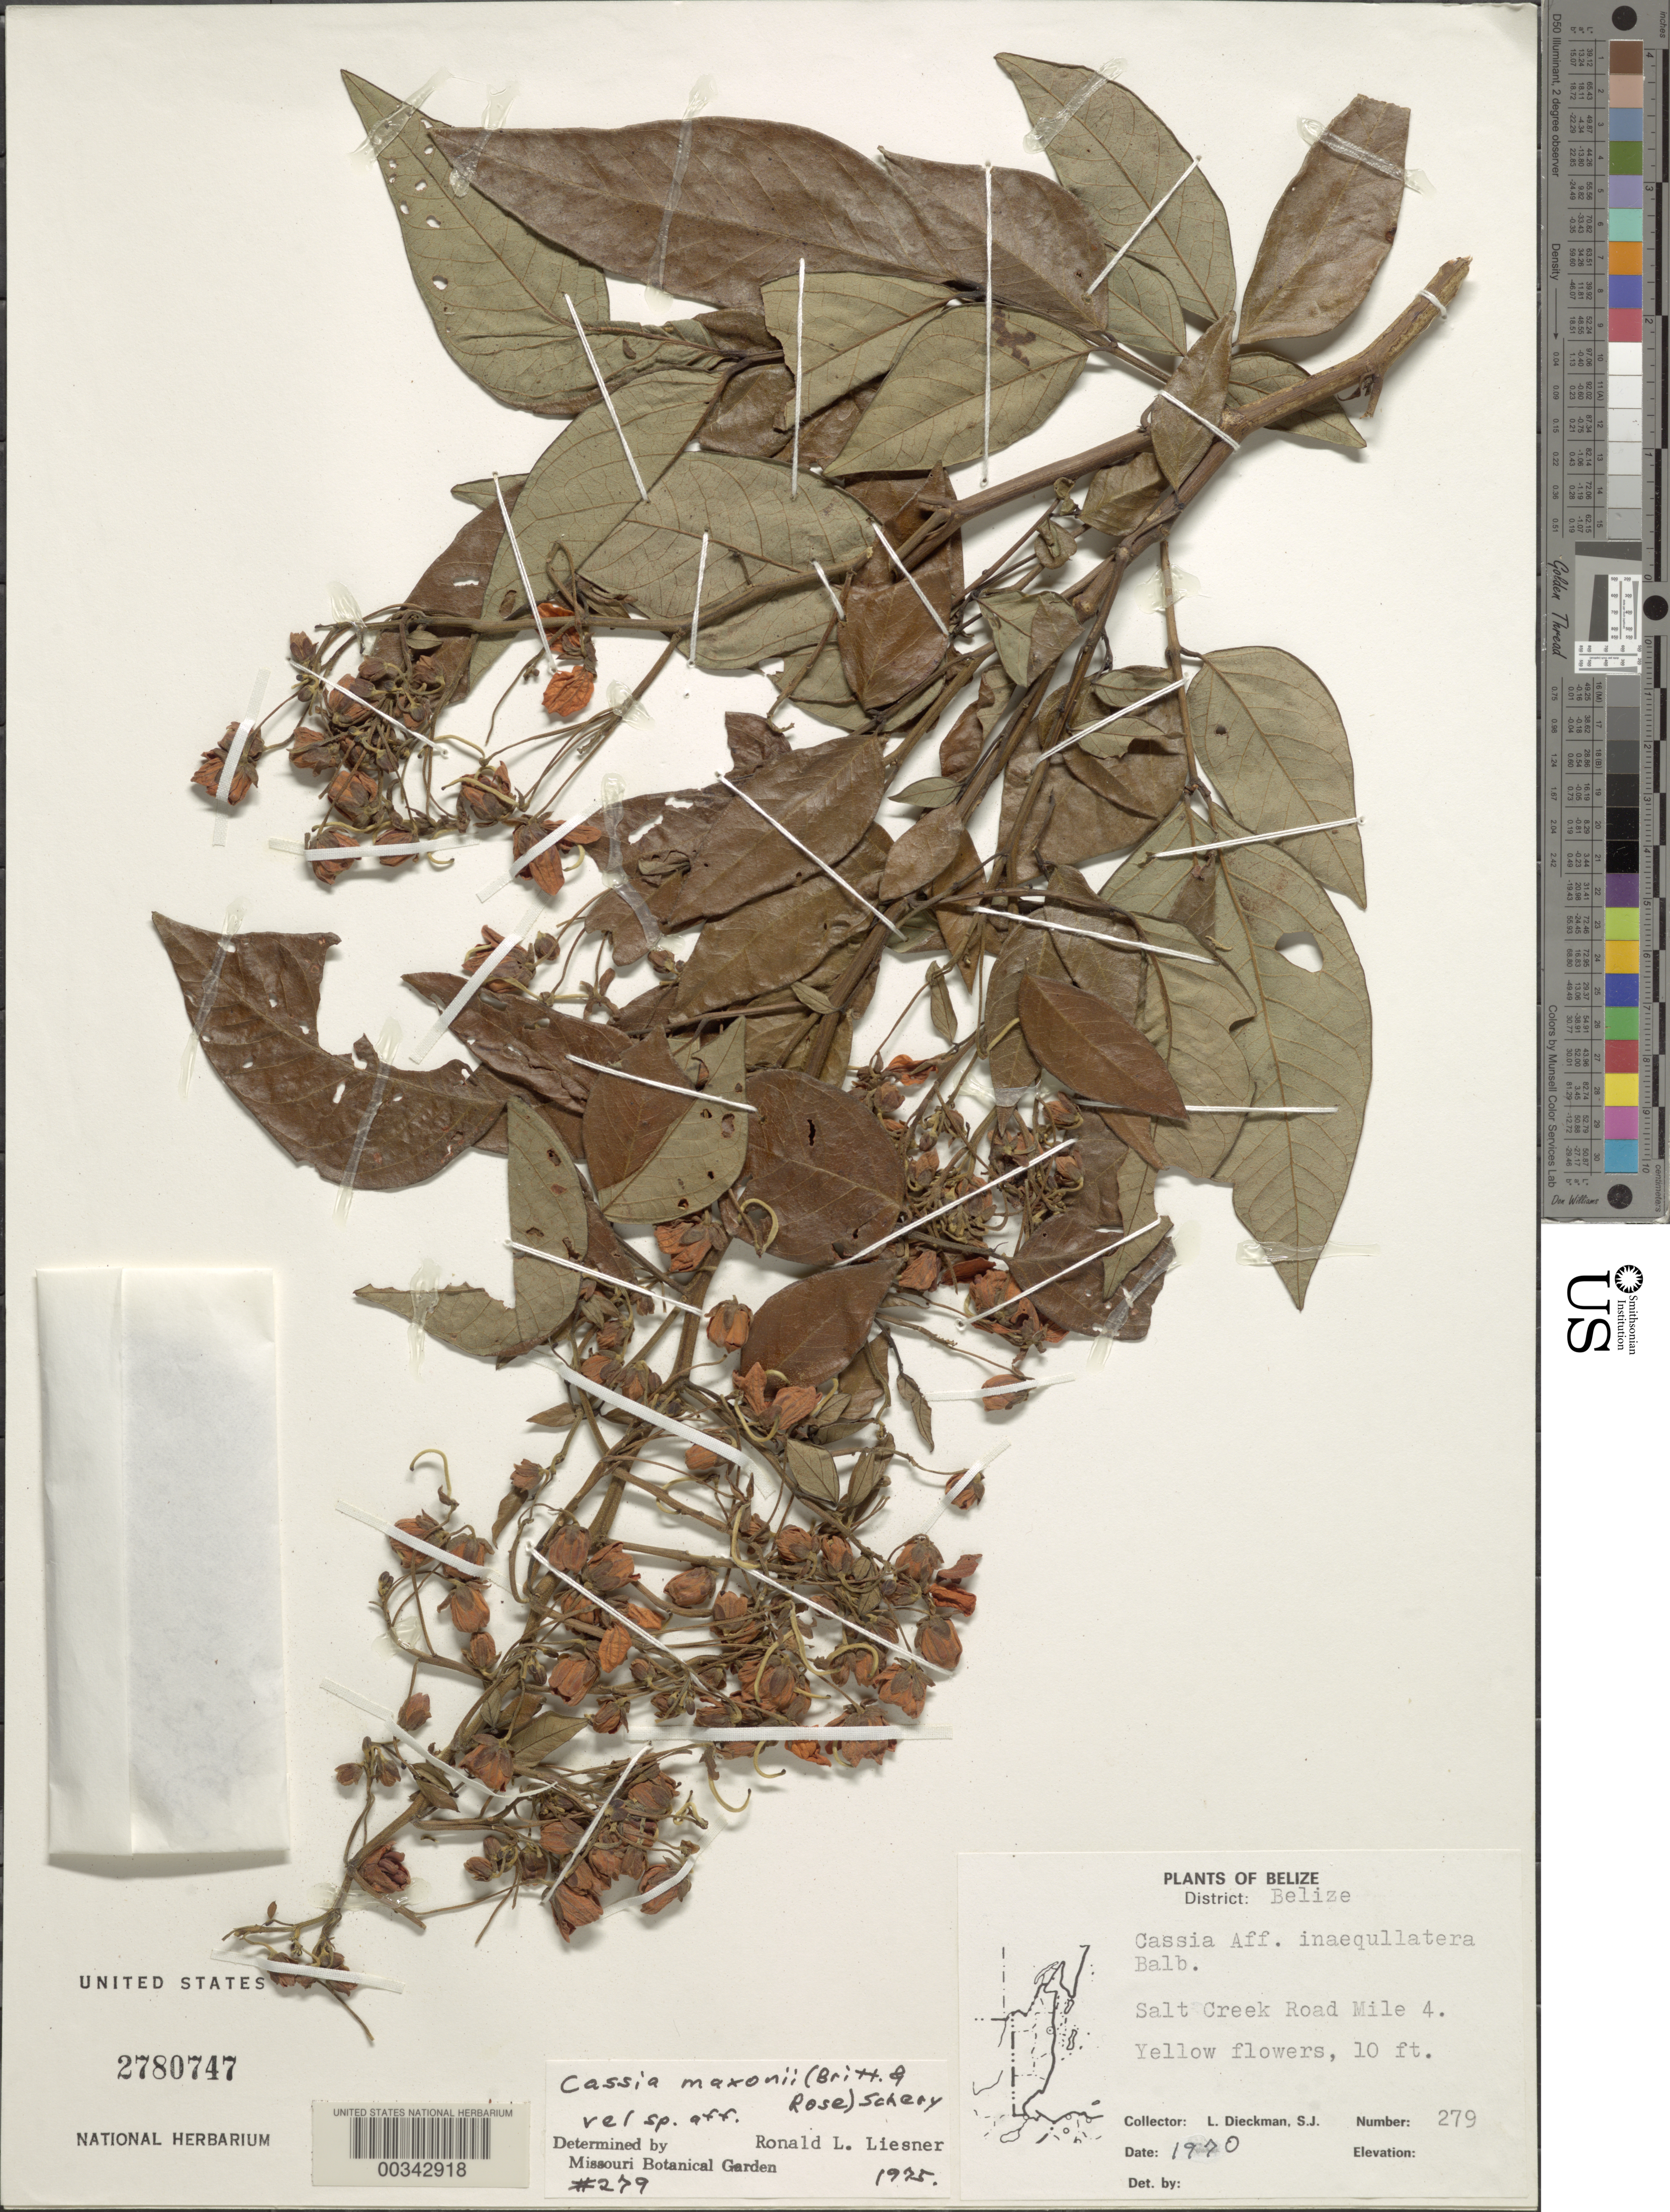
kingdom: Plantae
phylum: Tracheophyta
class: Magnoliopsida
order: Fabales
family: Fabaceae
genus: Senna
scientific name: Senna hayesiana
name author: (Britton & Rose) H.S. Irwin & Barneby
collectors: L. Dieckman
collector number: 279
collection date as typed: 1970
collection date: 1970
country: Belize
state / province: Belize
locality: Salt Creek Road mile 4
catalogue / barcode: US 2780747